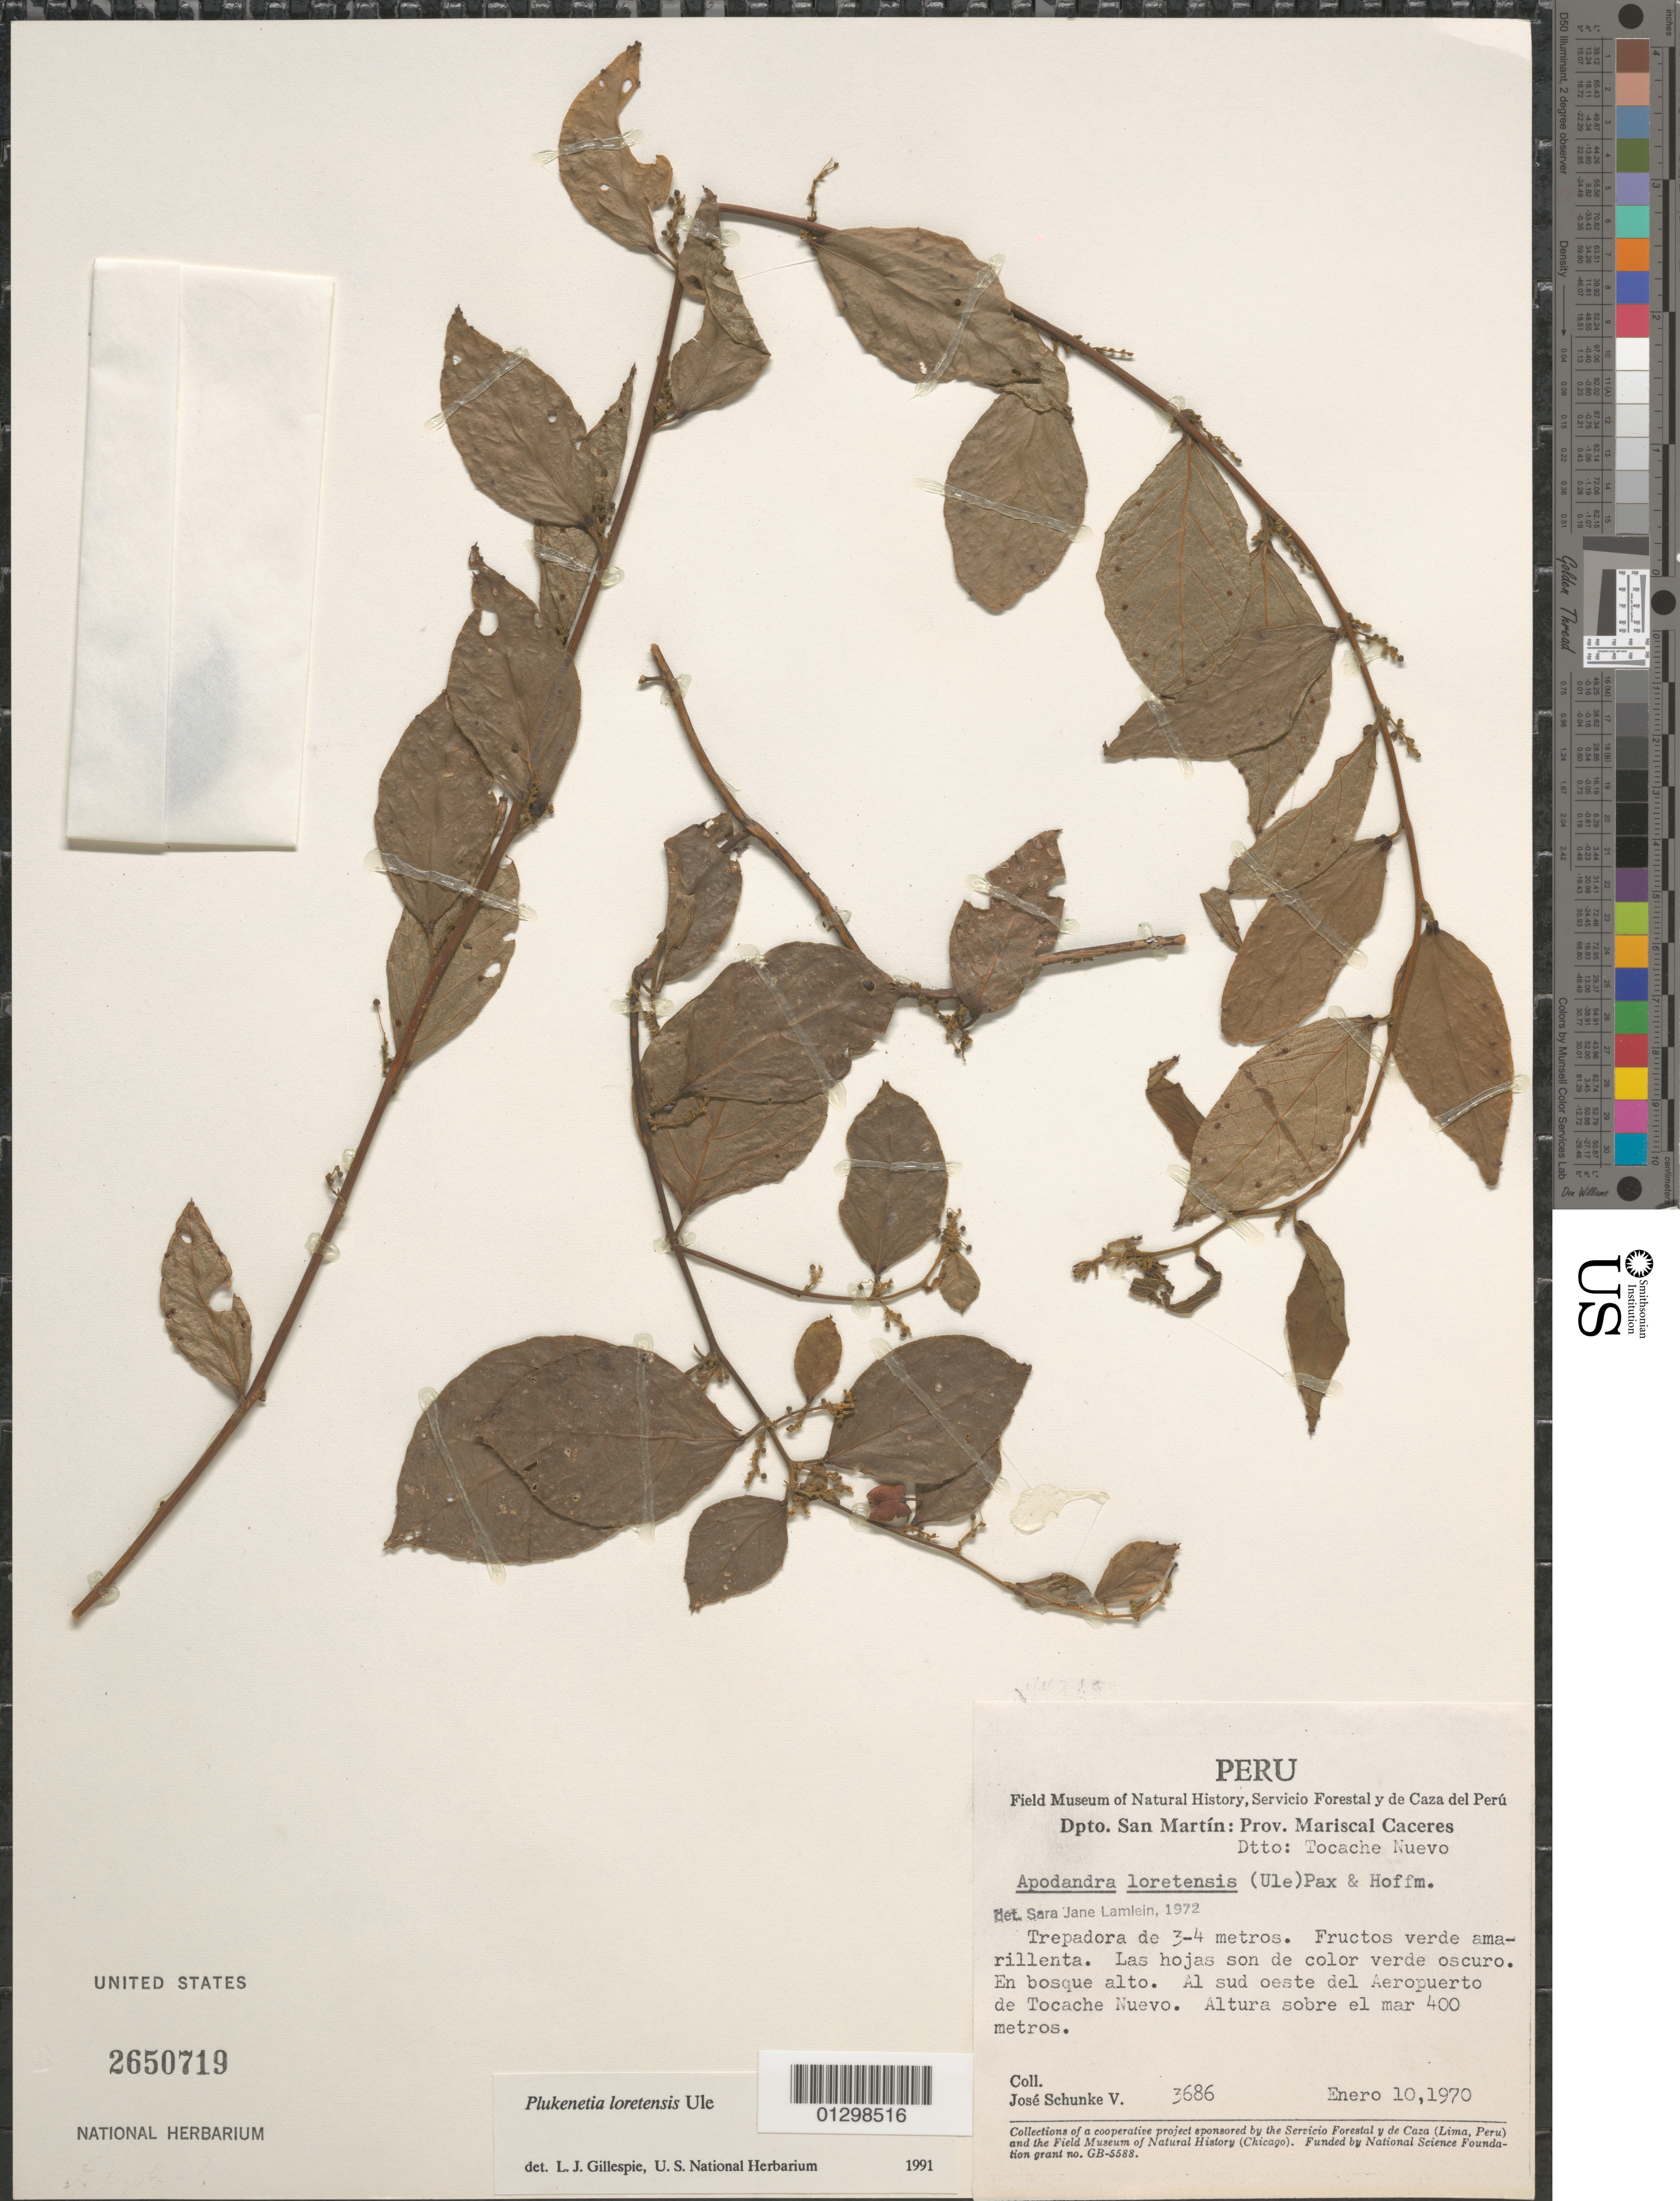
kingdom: Plantae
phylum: Tracheophyta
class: Magnoliopsida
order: Malpighiales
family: Euphorbiaceae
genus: Plukenetia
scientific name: Plukenetia loretensis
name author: Ule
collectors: J. Schunke-Vigo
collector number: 3686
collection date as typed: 10 Jan 1970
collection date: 1970-01-10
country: Peru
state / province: San Martín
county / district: Tocache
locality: Tocache Nuevo [Tocache was part of Mariscal Caceres Prov. prior to Dec 1984]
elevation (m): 400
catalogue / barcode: US 2650719